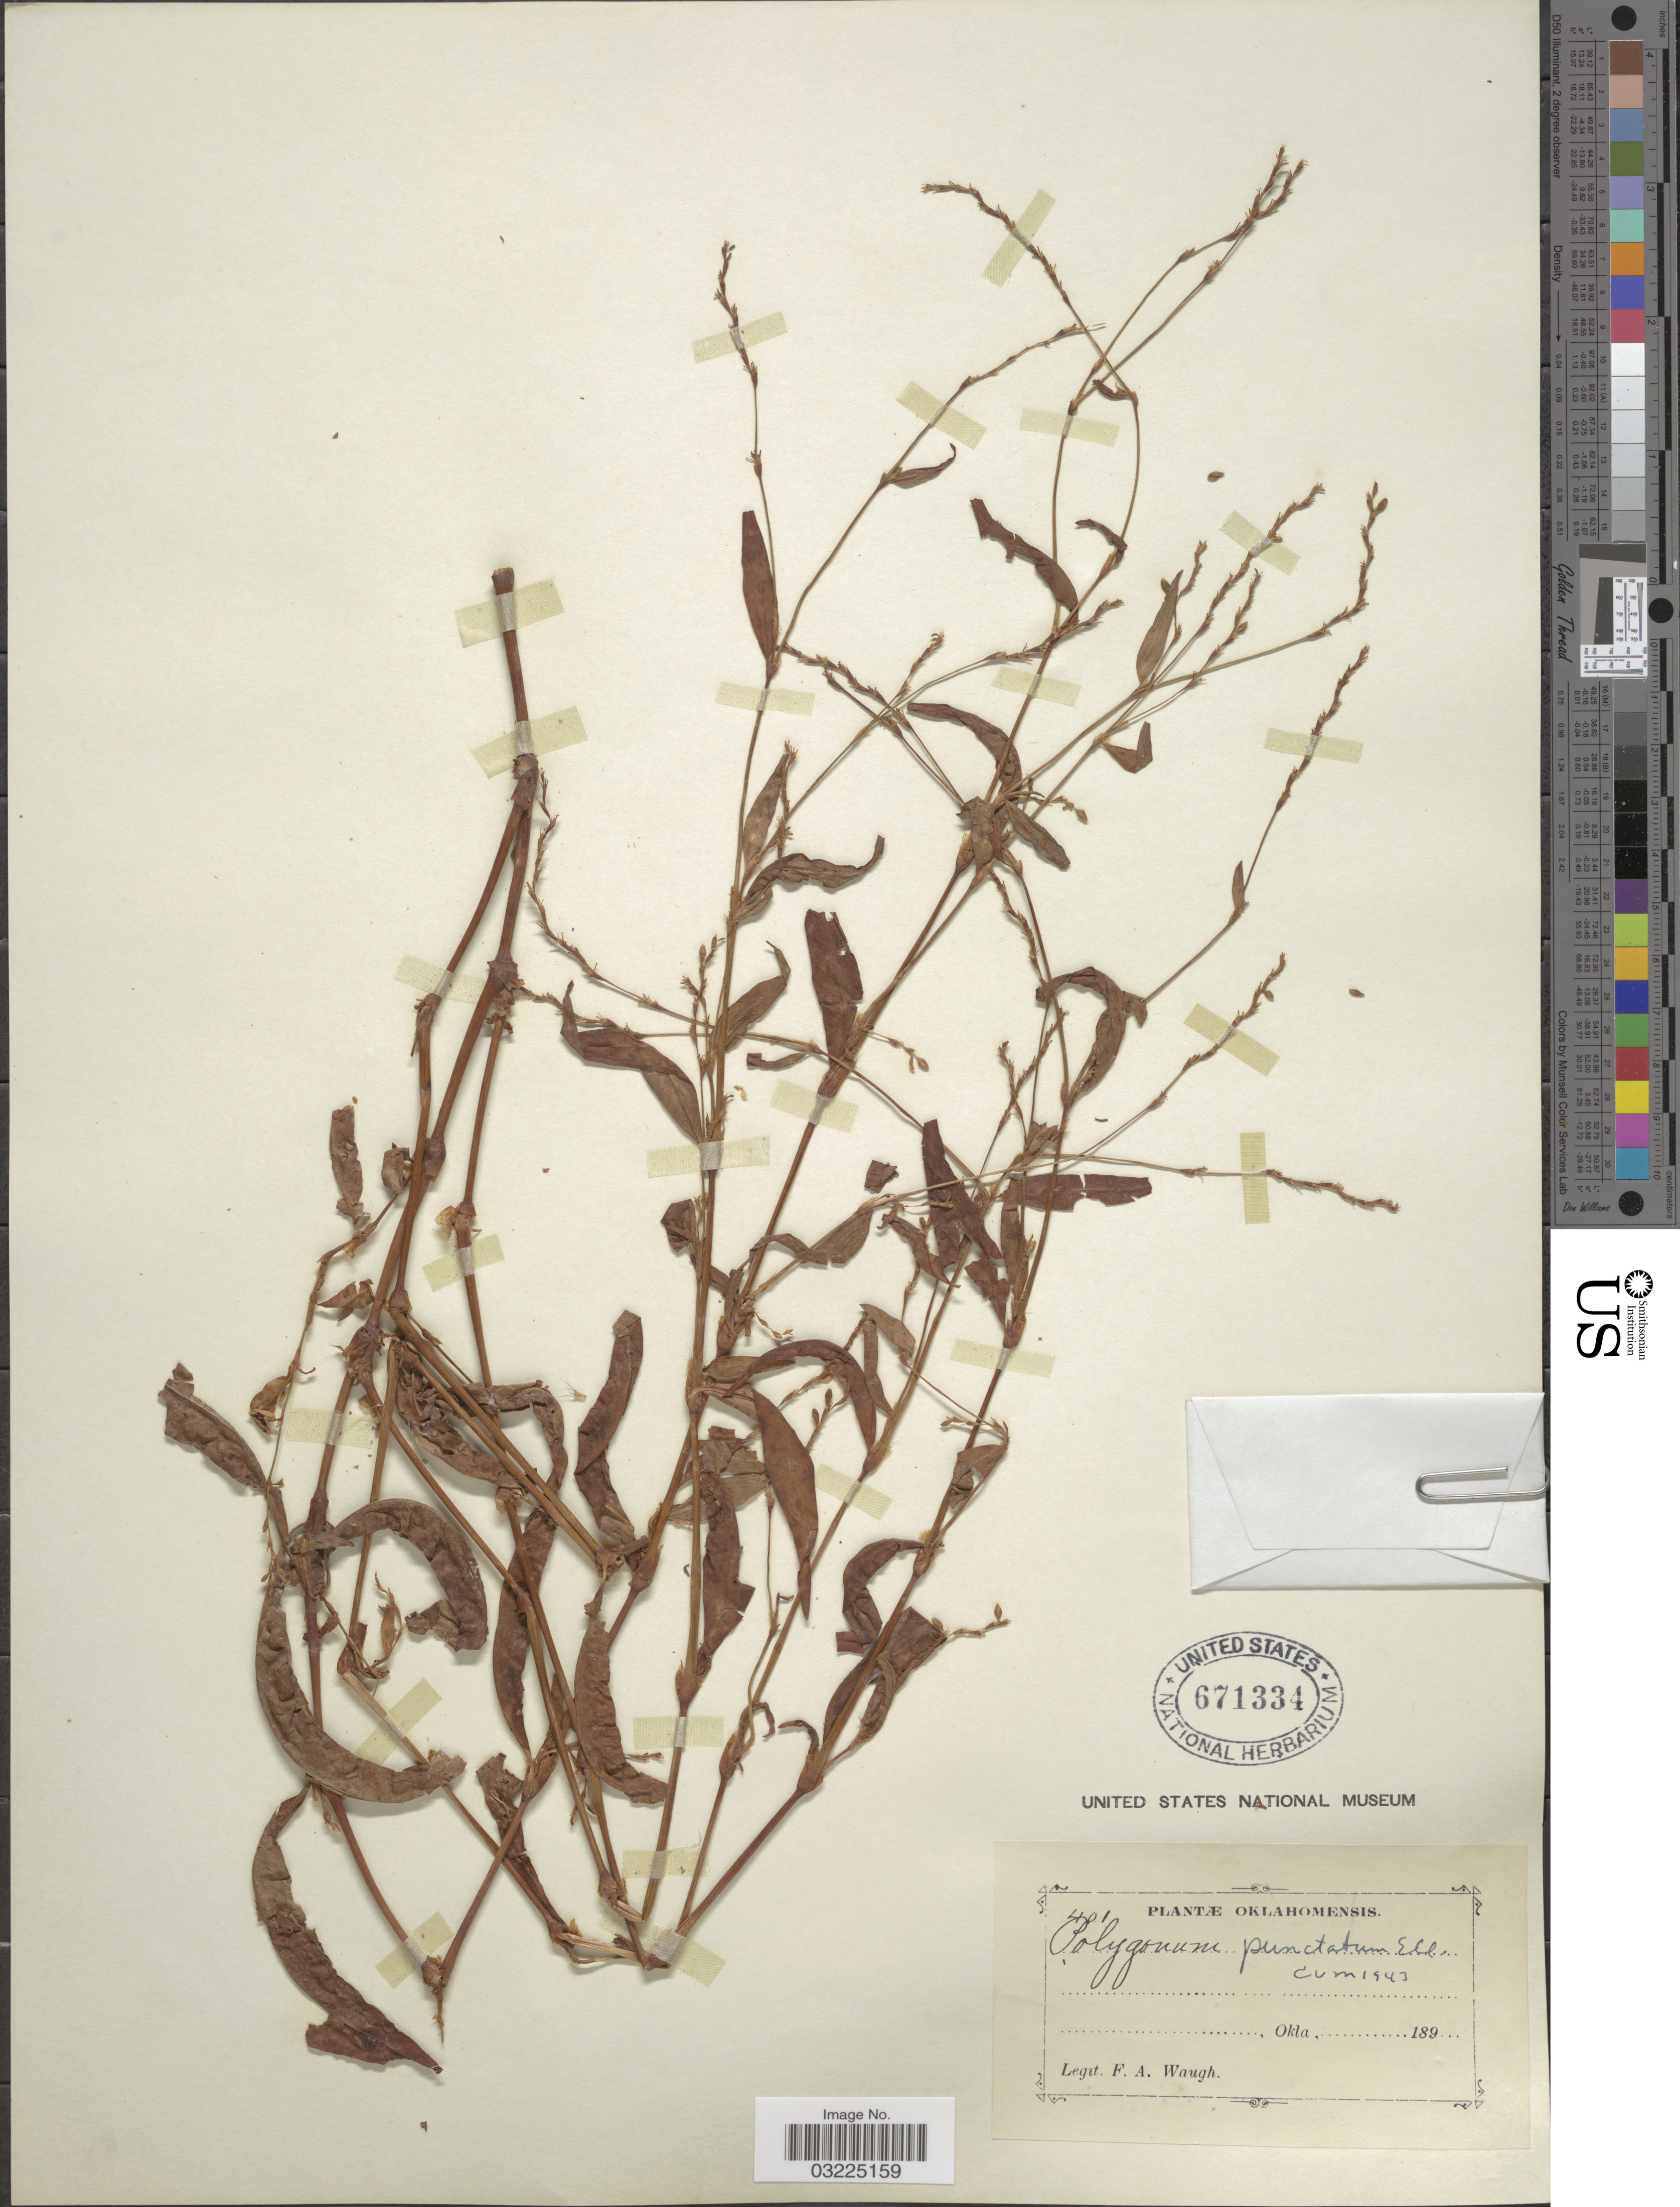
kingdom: Plantae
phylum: Tracheophyta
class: Magnoliopsida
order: Caryophyllales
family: Polygonaceae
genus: Persicaria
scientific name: Persicaria punctata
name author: (Elliott) Small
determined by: Atha, D. E.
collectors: F. Waugh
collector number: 401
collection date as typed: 189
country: United States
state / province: Oklahoma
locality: Oklahomensis.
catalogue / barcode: US 671334